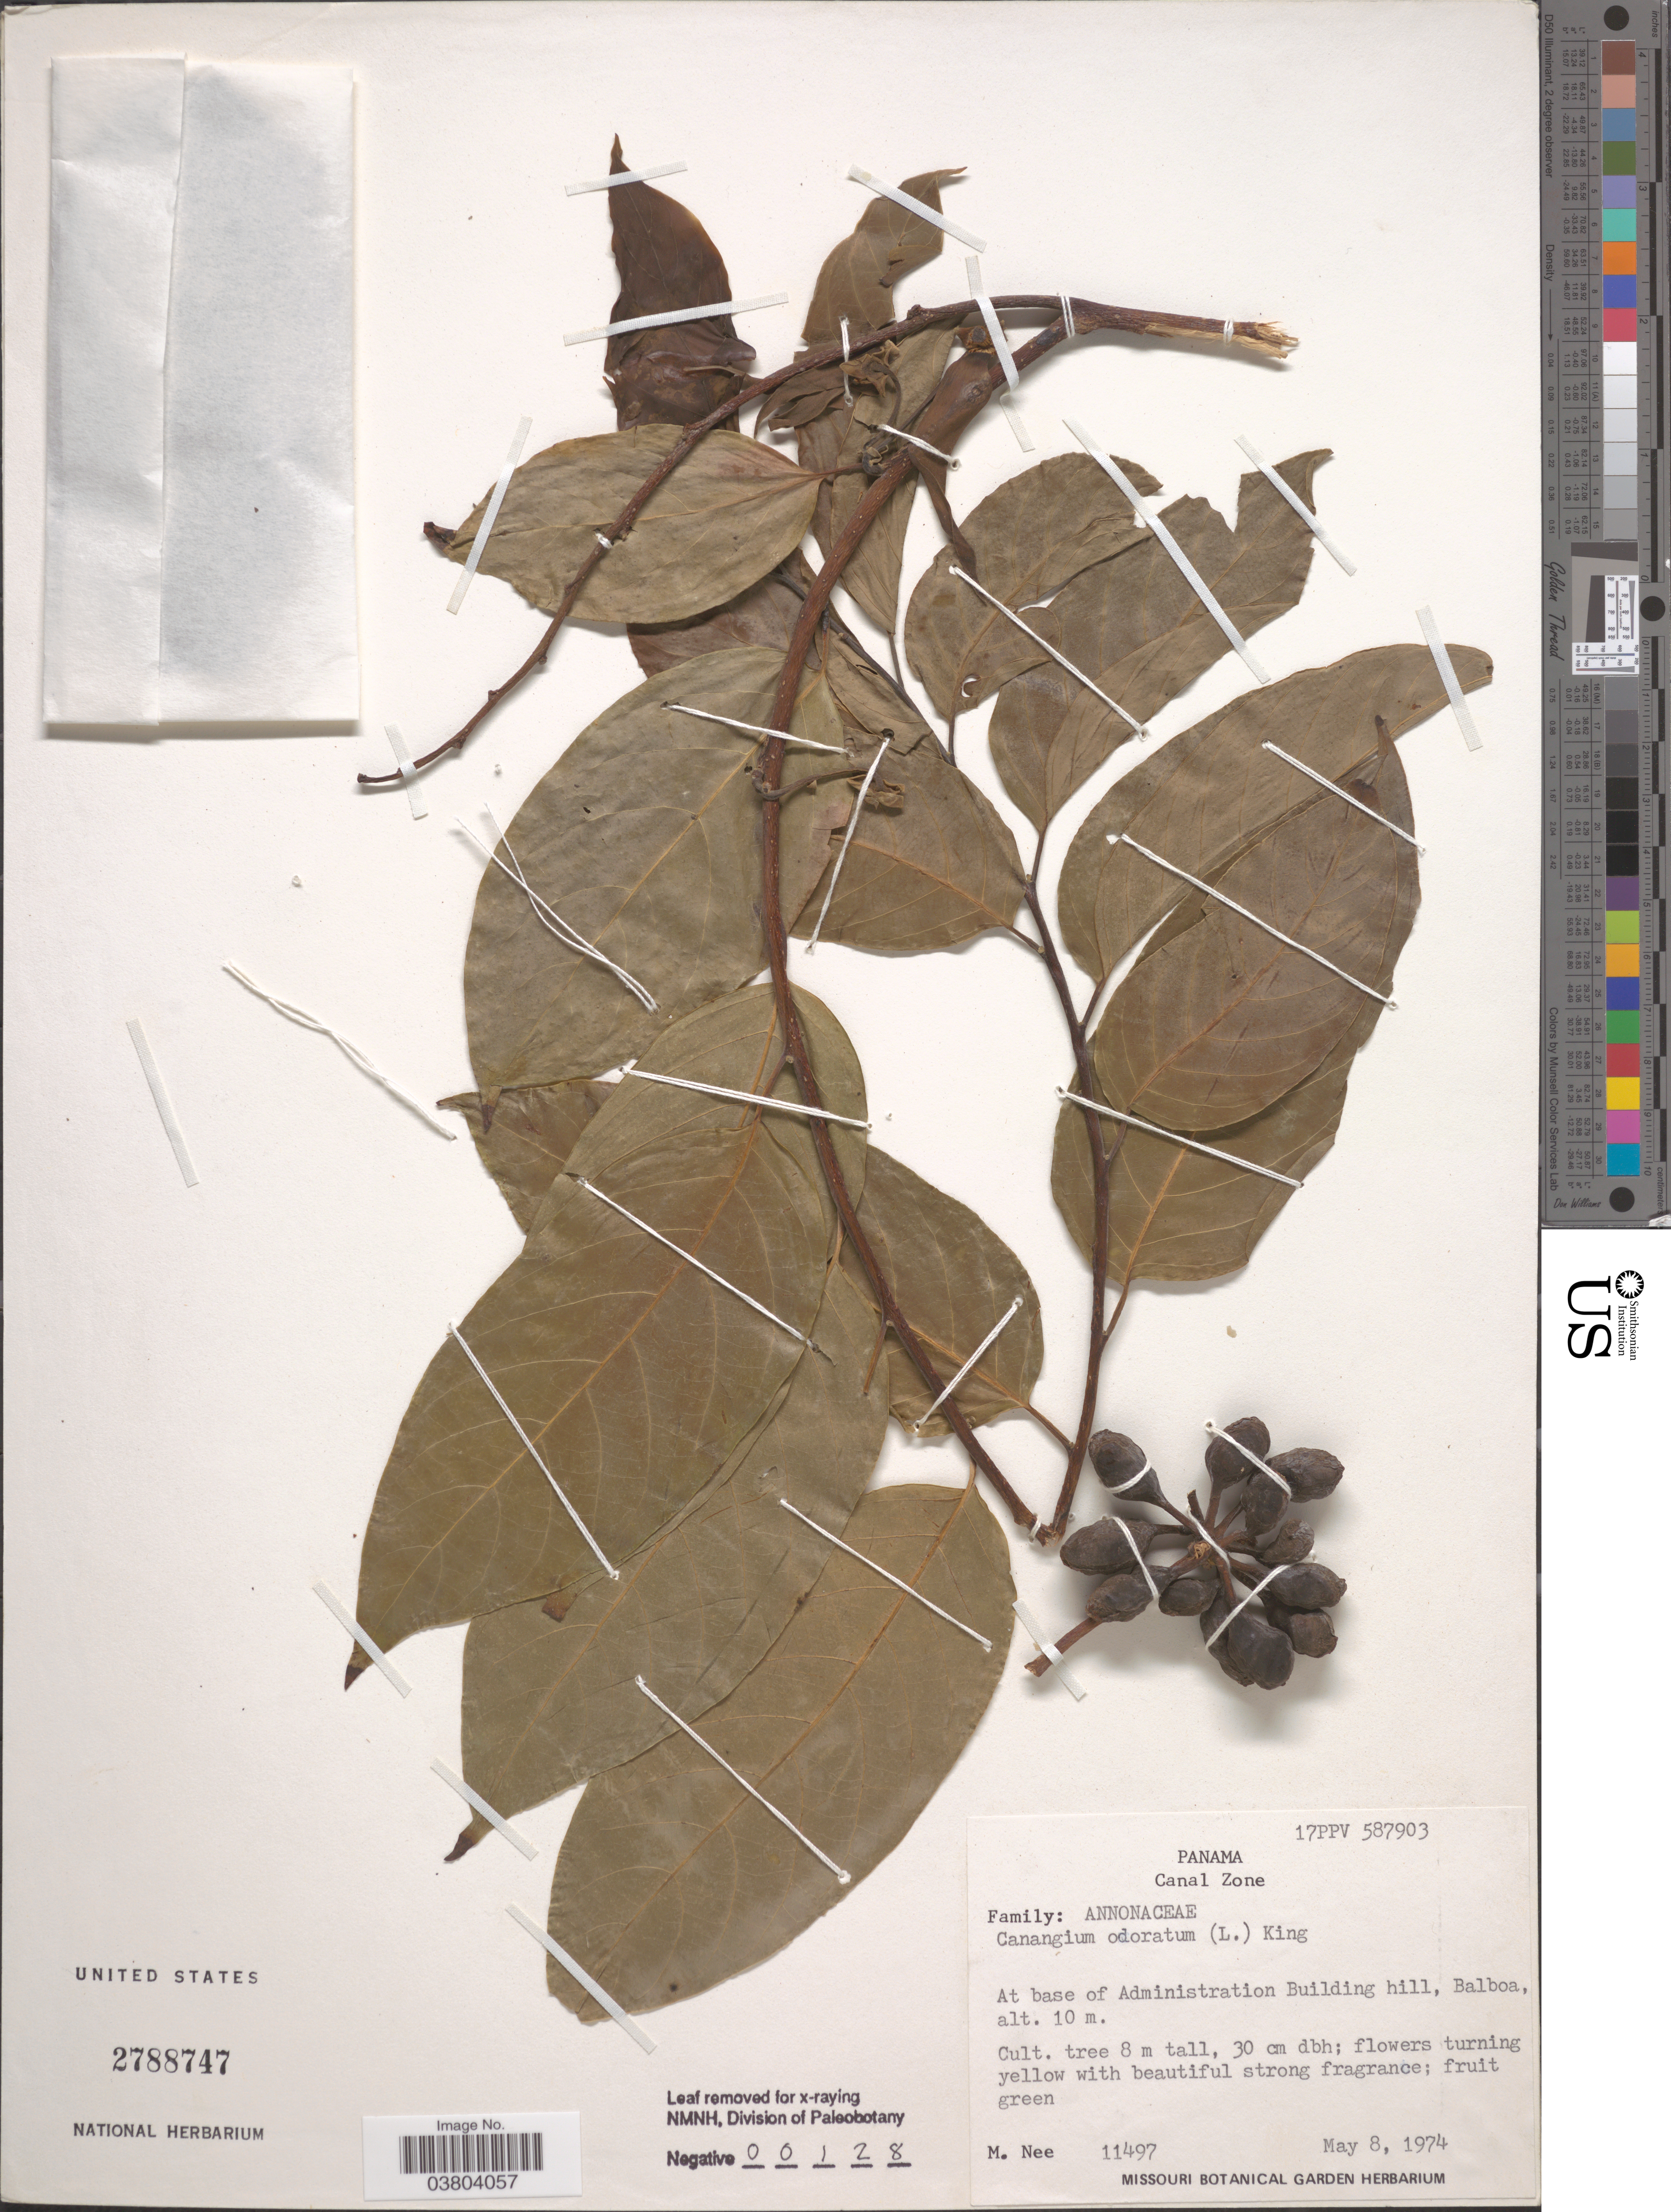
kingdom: Plantae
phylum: Tracheophyta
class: Magnoliopsida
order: Magnoliales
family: Annonaceae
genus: Cananga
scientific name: Cananga odorata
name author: (Lam.) Hook. f. & Thomson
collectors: M. Nee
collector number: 11497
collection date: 1974-05-08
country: Panama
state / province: Colón / Panamá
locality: Canal Zone. At base of Administration Building hill, Balboa.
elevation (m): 10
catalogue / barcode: US 2788747